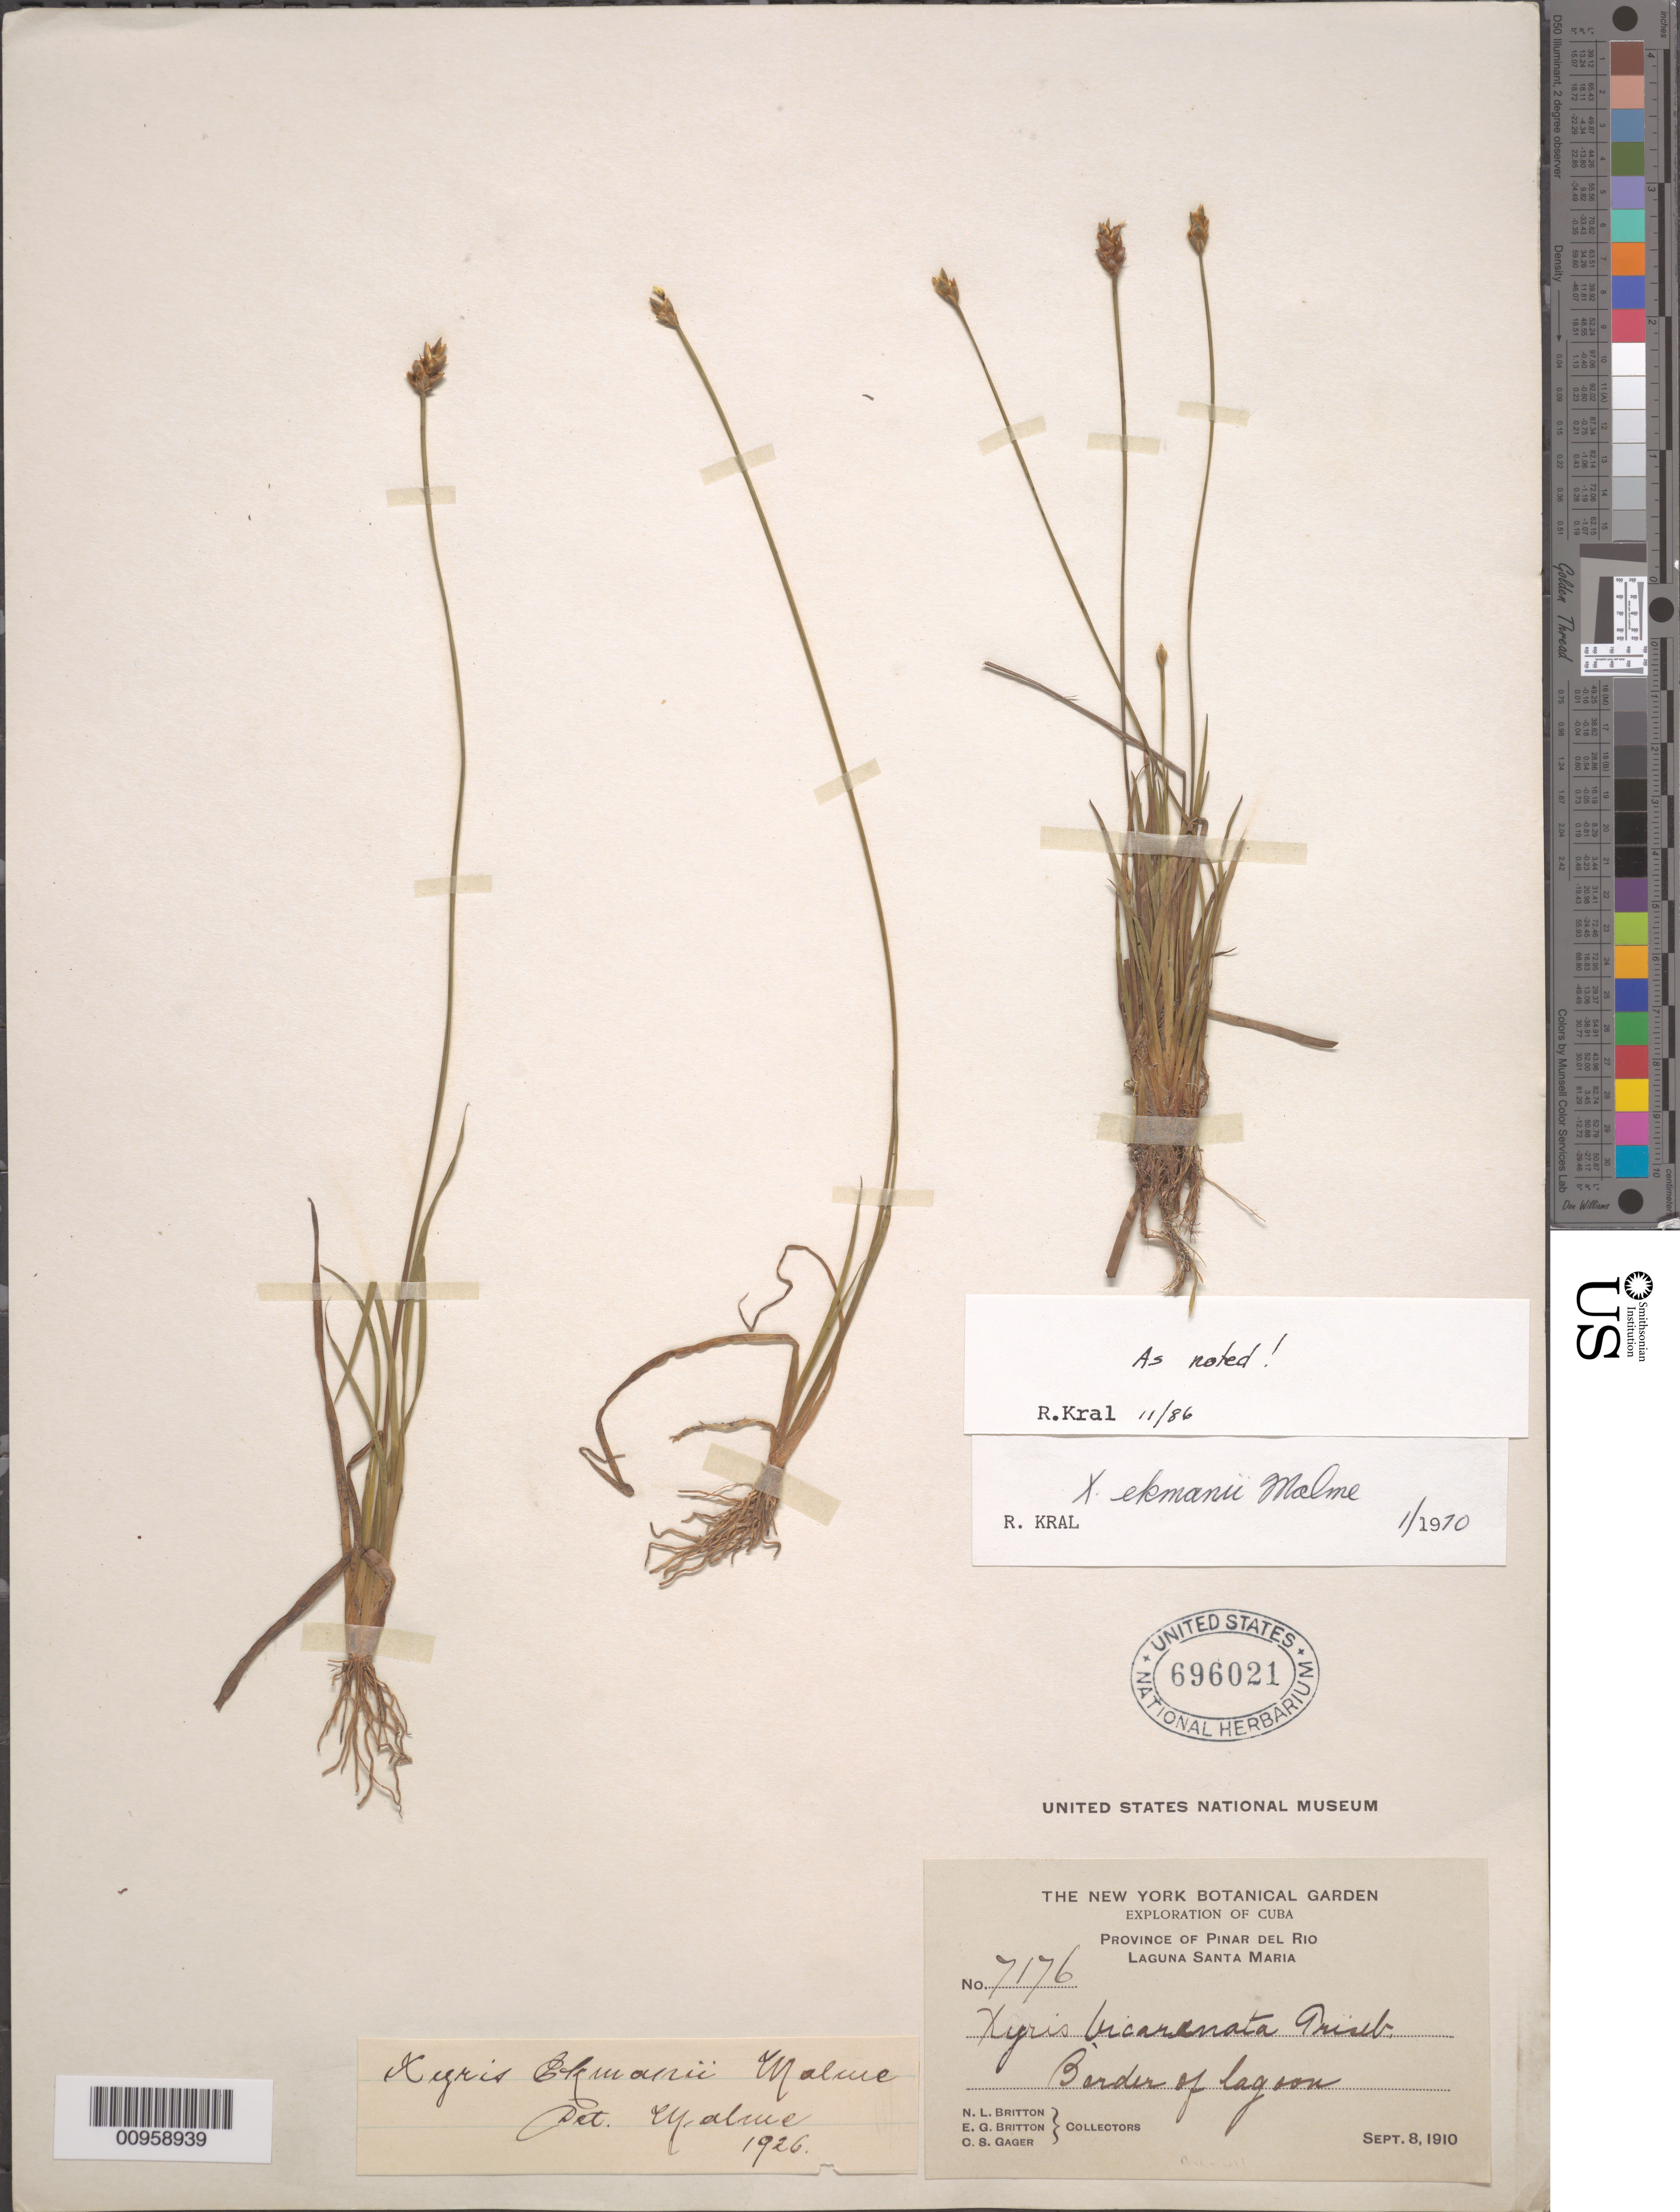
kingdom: Plantae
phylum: Tracheophyta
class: Liliopsida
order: Poales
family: Xyridaceae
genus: Xyris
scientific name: Xyris ekmanii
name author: Malme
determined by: Kral, Robert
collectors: N. Britton, E. G. Britton & C. Gager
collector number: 7176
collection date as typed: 08 Sep 1910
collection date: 1910-09-08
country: Cuba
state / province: Pinar del Rio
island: Cuba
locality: Laguna Santa Maria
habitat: Border of lagoon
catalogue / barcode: US 696021